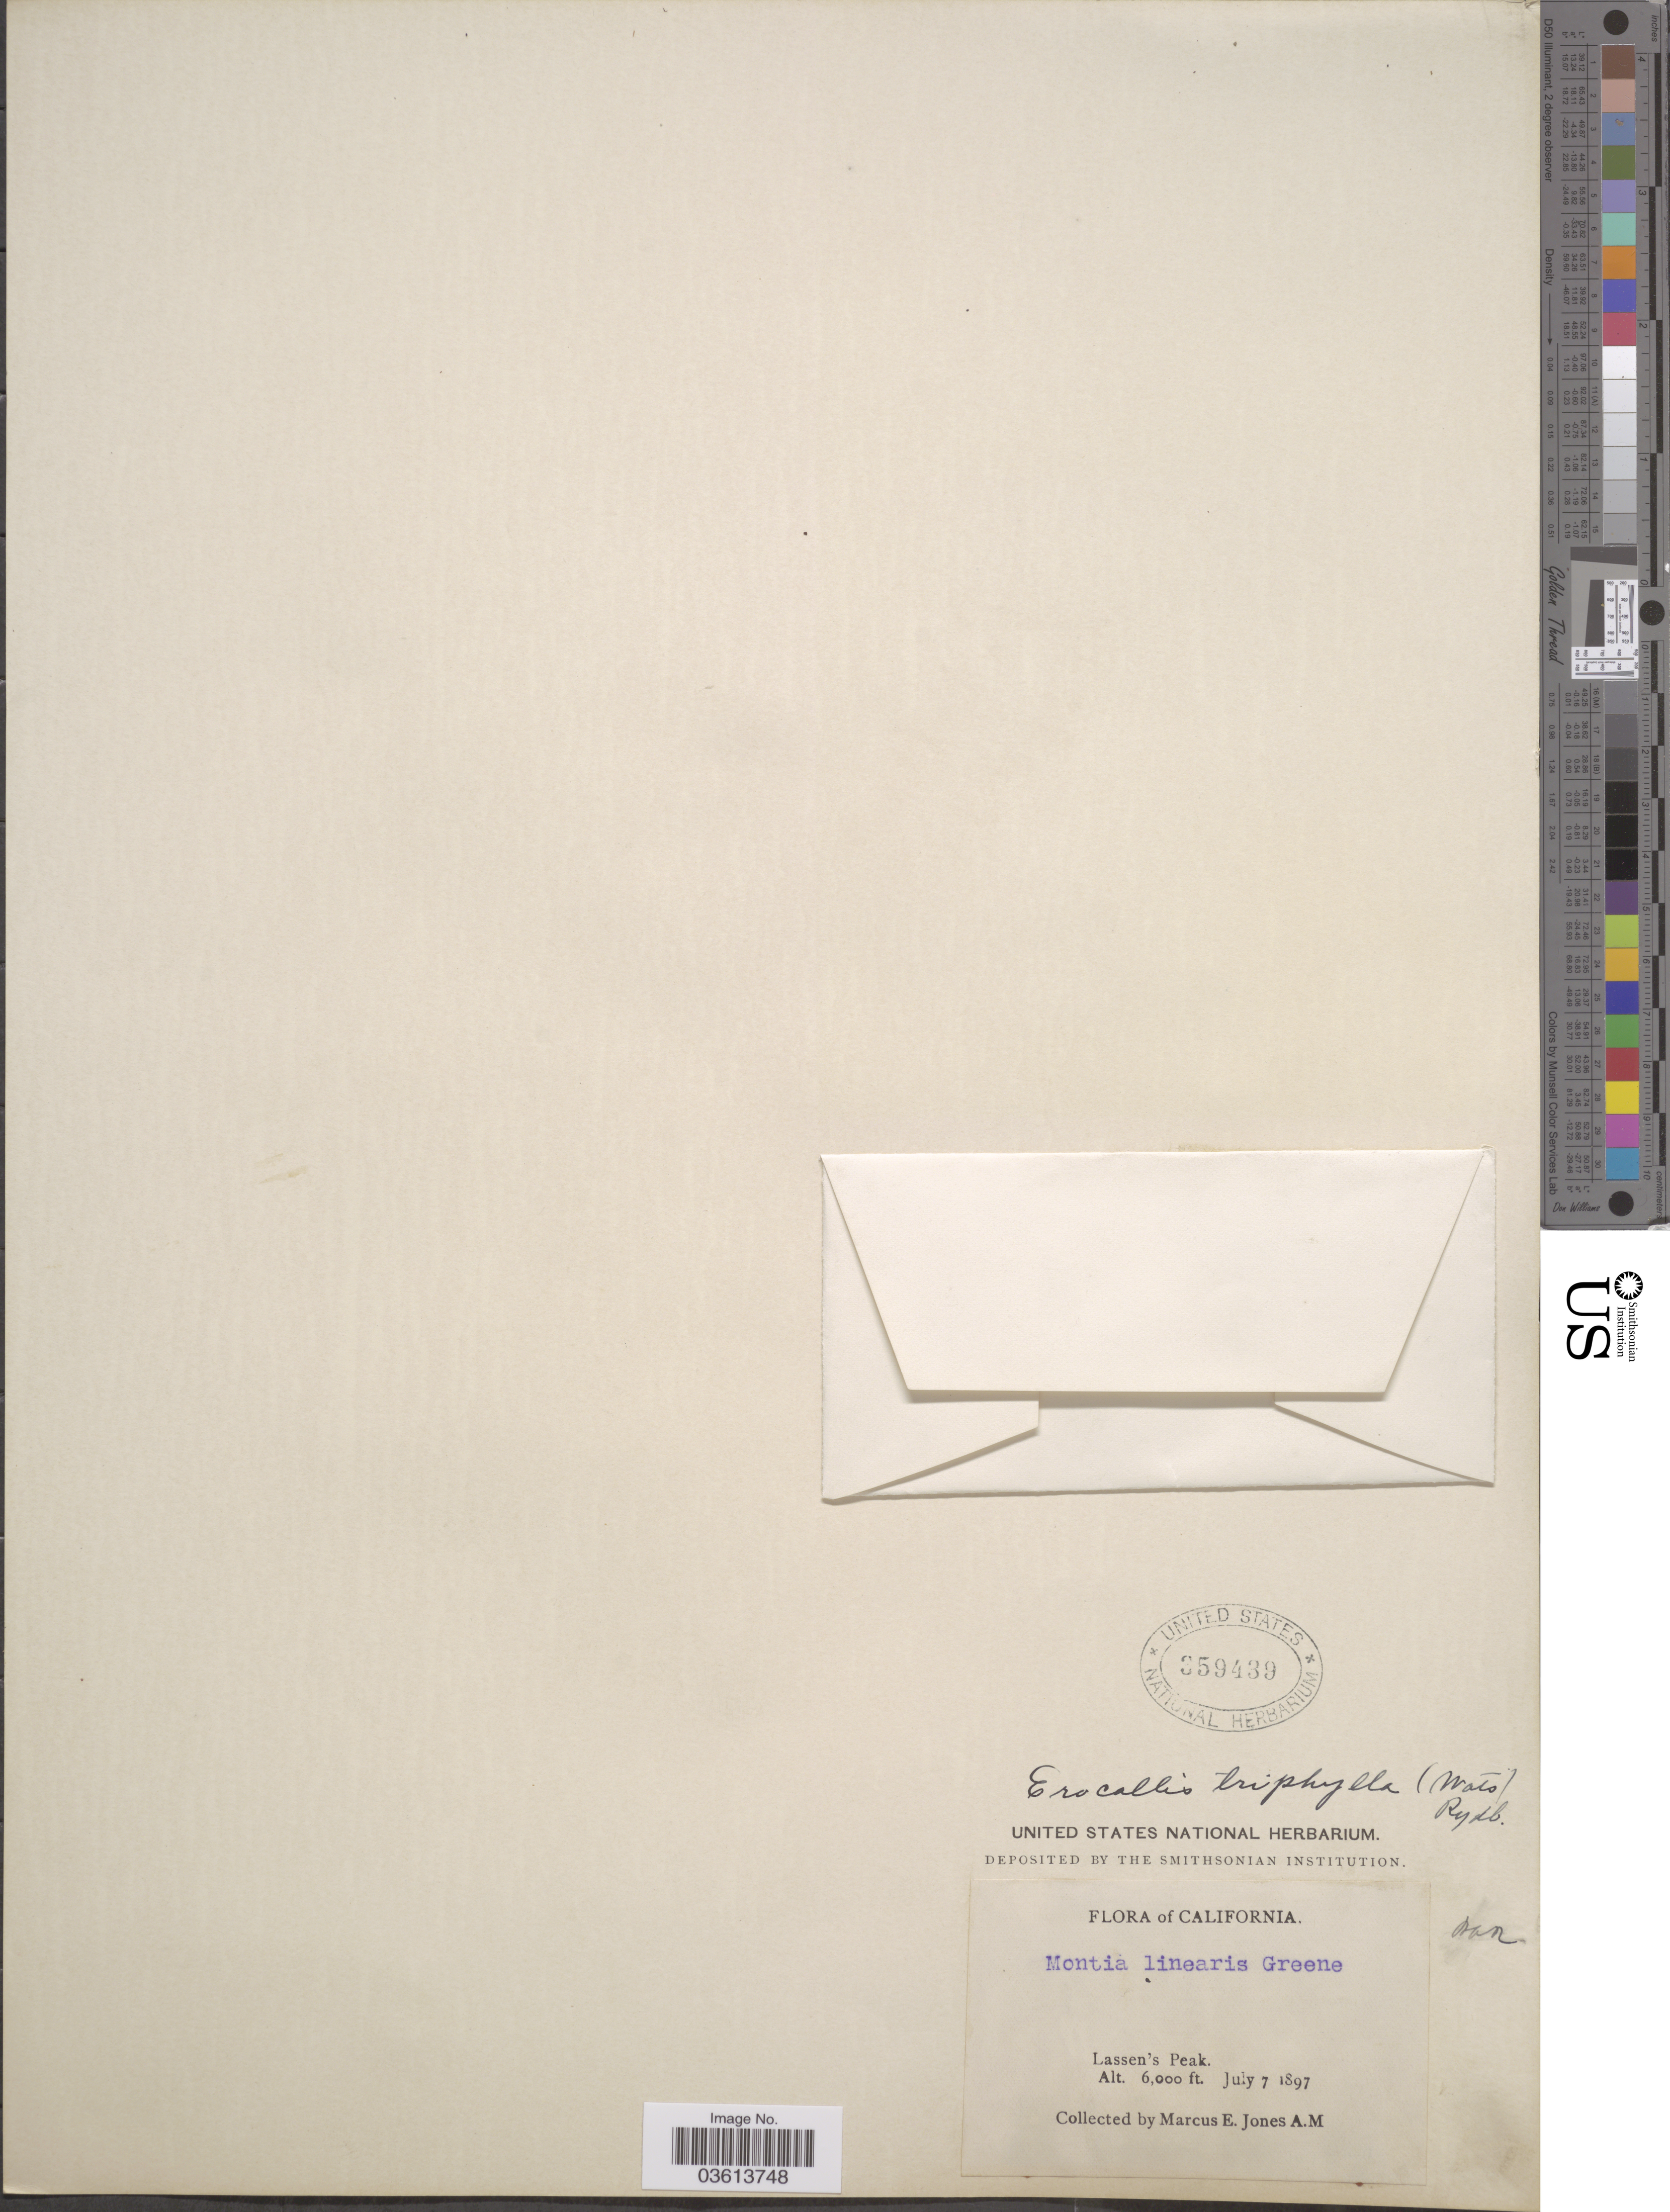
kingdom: Plantae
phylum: Tracheophyta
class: Magnoliopsida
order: Caryophyllales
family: Montiaceae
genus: Erocallis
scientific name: Erocallis triphylla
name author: (S. Watson) Rydb.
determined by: Strong, Mark T., (BOT), Smithsonian Institution - National Museum of Natural History (UNITED STATES)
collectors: M. E. Jones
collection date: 1897-07-07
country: United States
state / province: California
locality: Lassen's Peak.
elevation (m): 1829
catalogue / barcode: US 359439